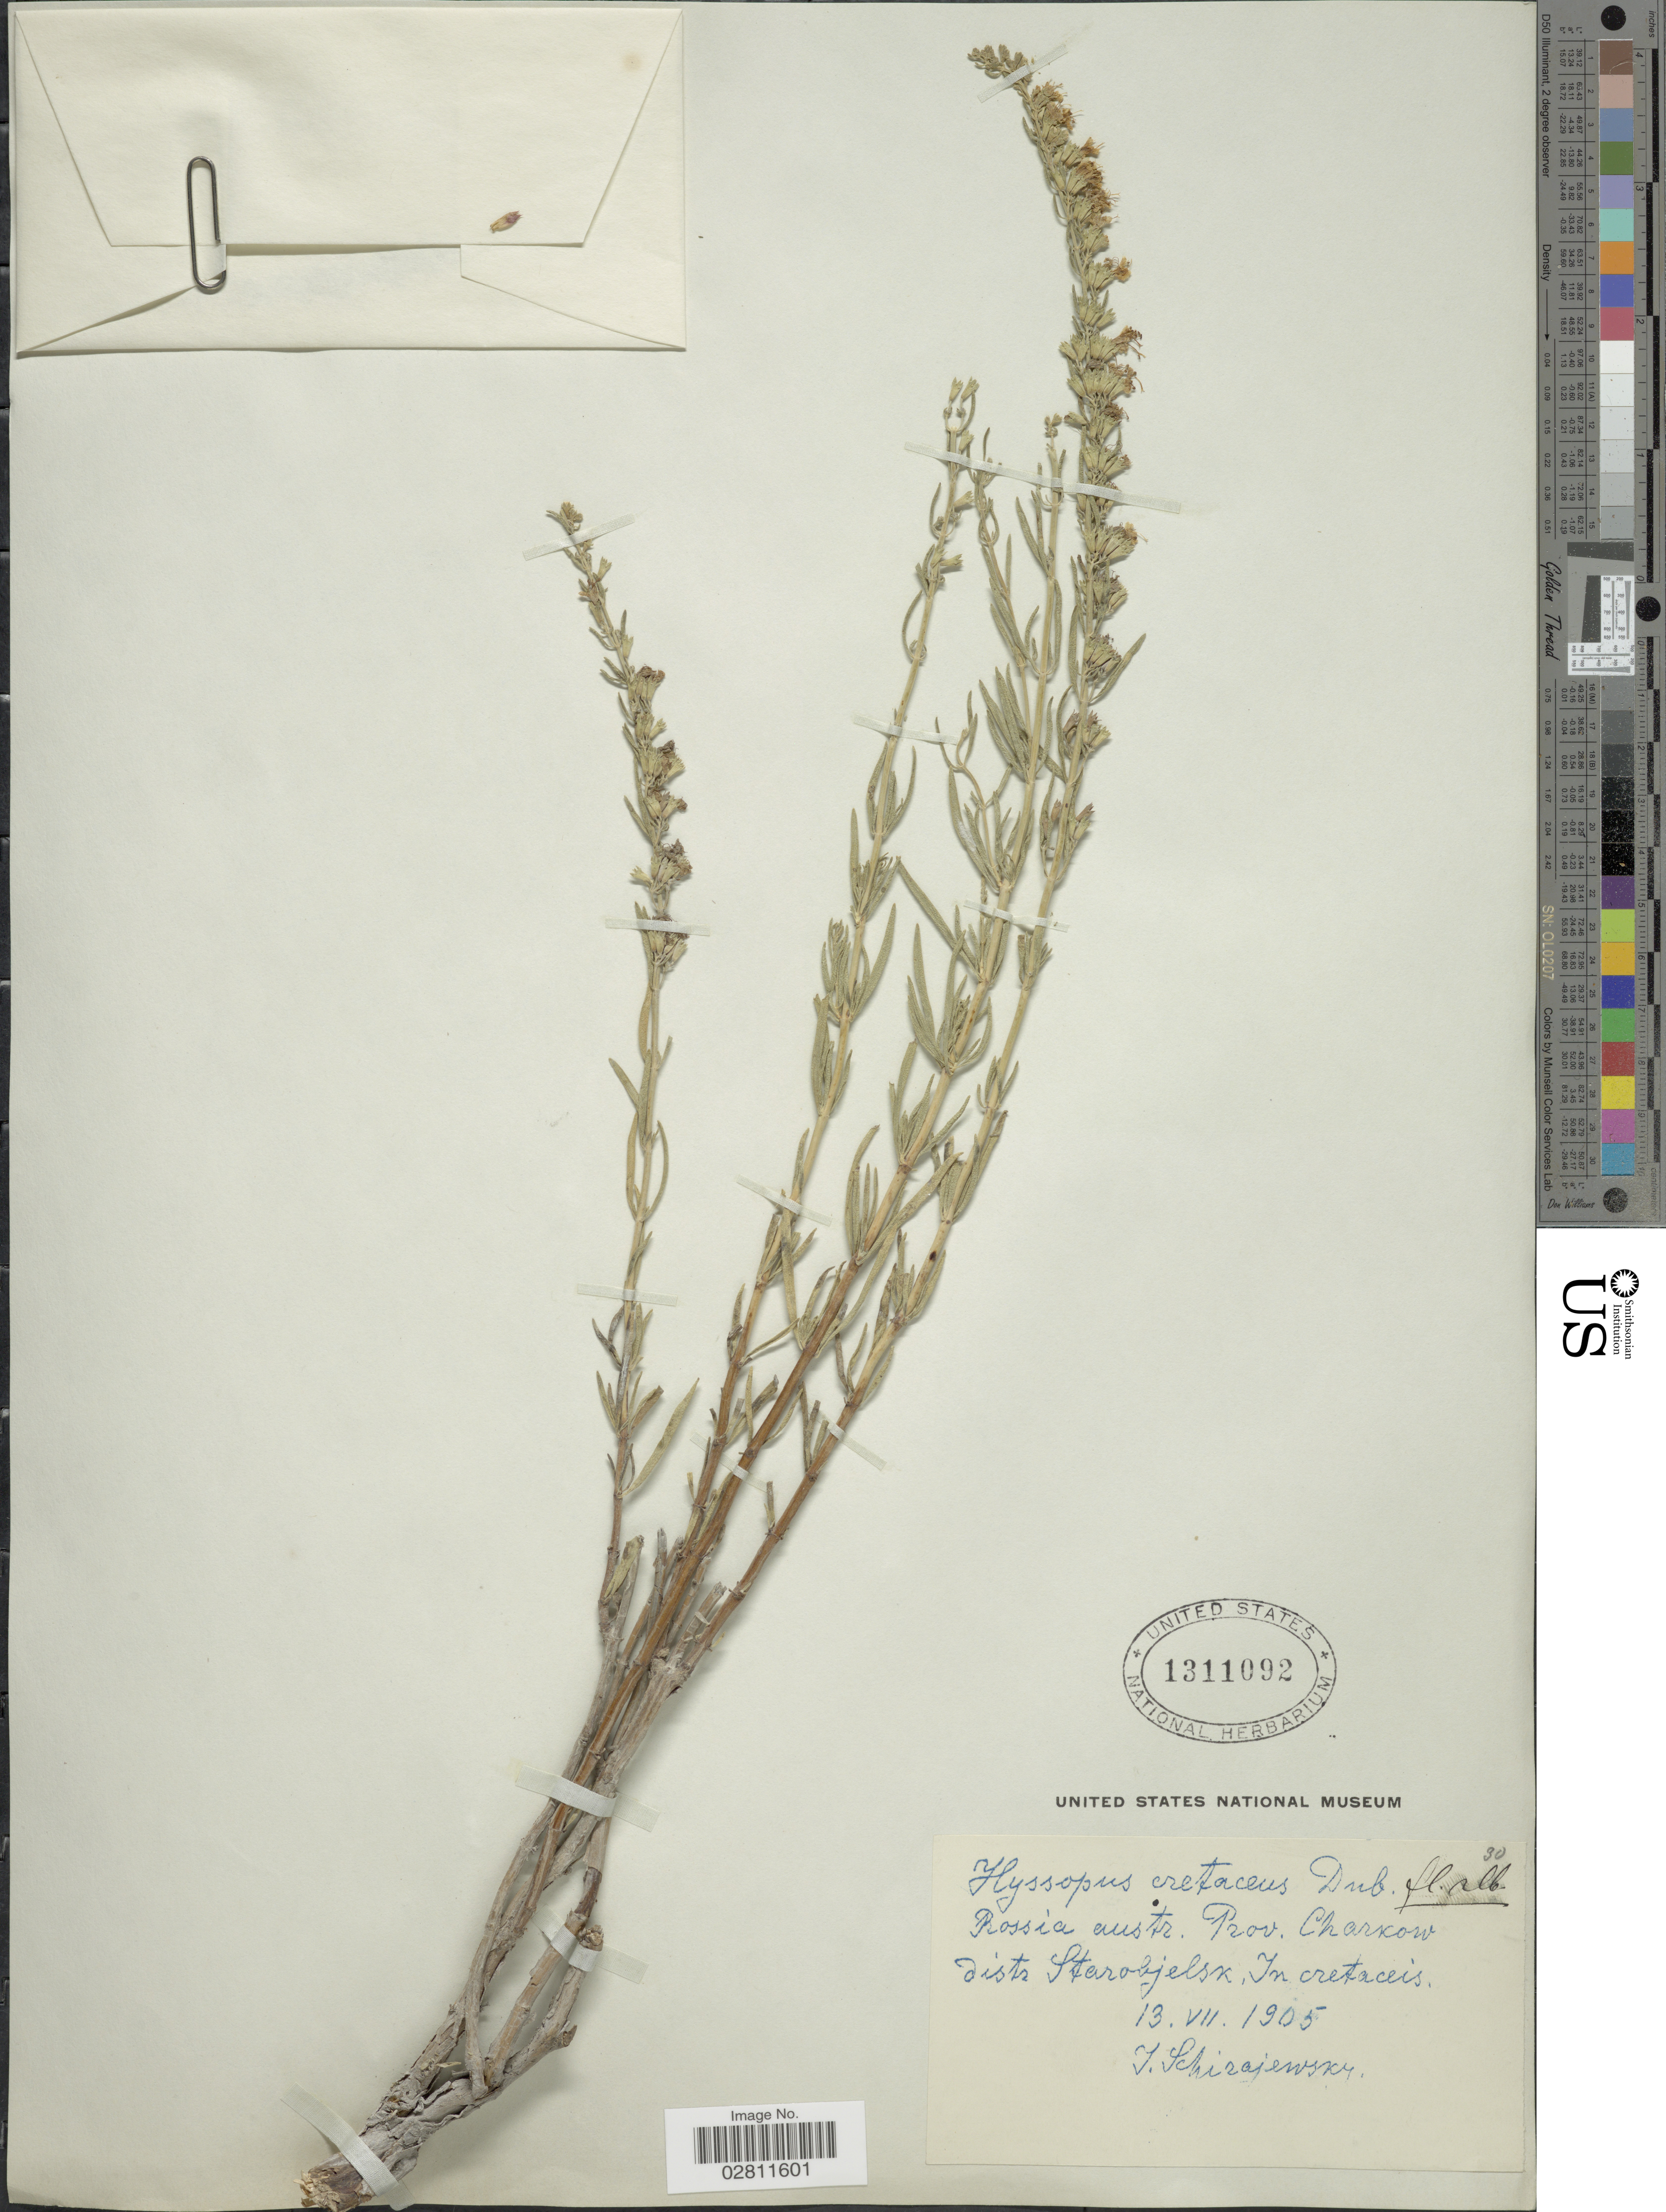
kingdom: Plantae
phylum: Tracheophyta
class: Magnoliopsida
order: Lamiales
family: Lamiaceae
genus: Hyssopus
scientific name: Hyssopus cretaceus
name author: Dubj.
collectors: J. Schirajevsky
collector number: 30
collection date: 1905-07-13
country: Ukraine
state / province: Kharkiv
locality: Rossia austr. Prov. Charkow, distr. Starobjelsk, In cretaceis.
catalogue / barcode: US 1311092